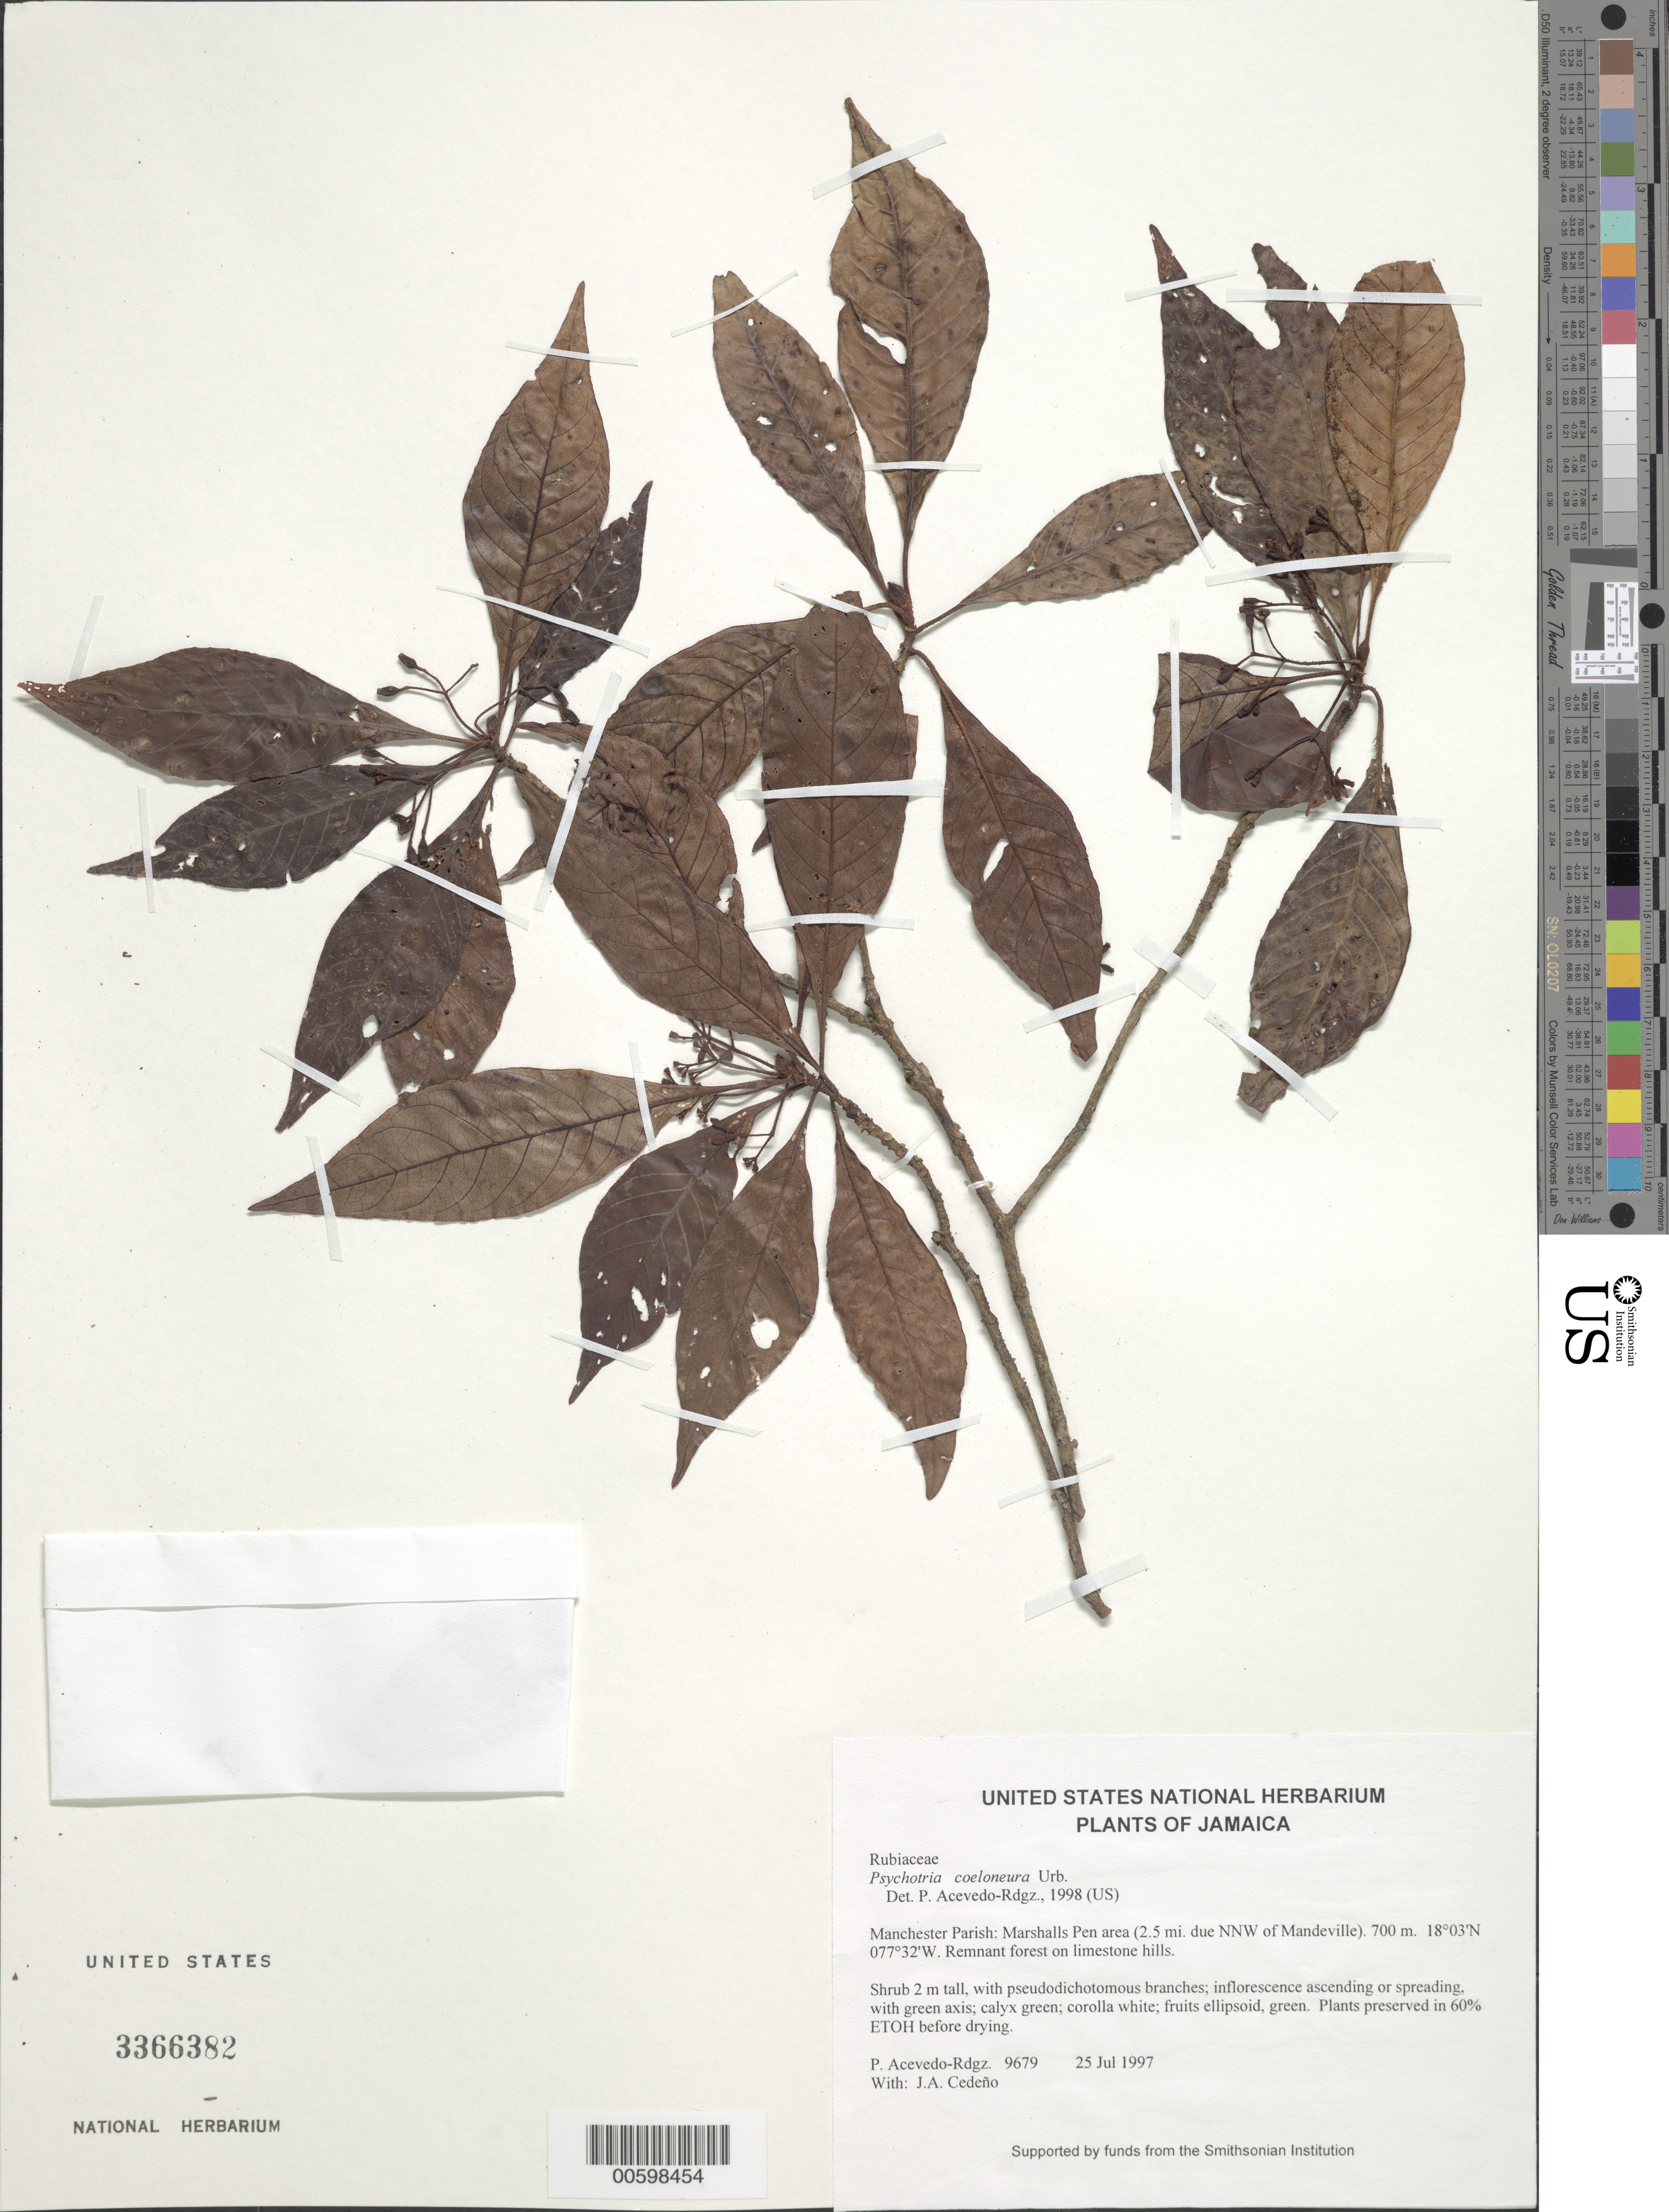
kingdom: Plantae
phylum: Tracheophyta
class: Magnoliopsida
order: Gentianales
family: Rubiaceae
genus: Psychotria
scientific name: Psychotria coeloneura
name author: Urb.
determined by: Acevedo-Rodríguez, P., (BOT), Smithsonian Institution - National Museum of Natural History (UNITED STATES)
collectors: P. Acevedo-Rodr. & J. A. Cedeño M.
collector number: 9679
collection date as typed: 25 Jul 1997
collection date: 1997-07-25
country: Jamaica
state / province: Manchester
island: Jamaica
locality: Manchester Parish: Marshalls Pen area (2.5 mi. due NNW of Mandeville).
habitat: Remnant forest on limestone hills.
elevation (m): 700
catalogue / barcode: US 3366382